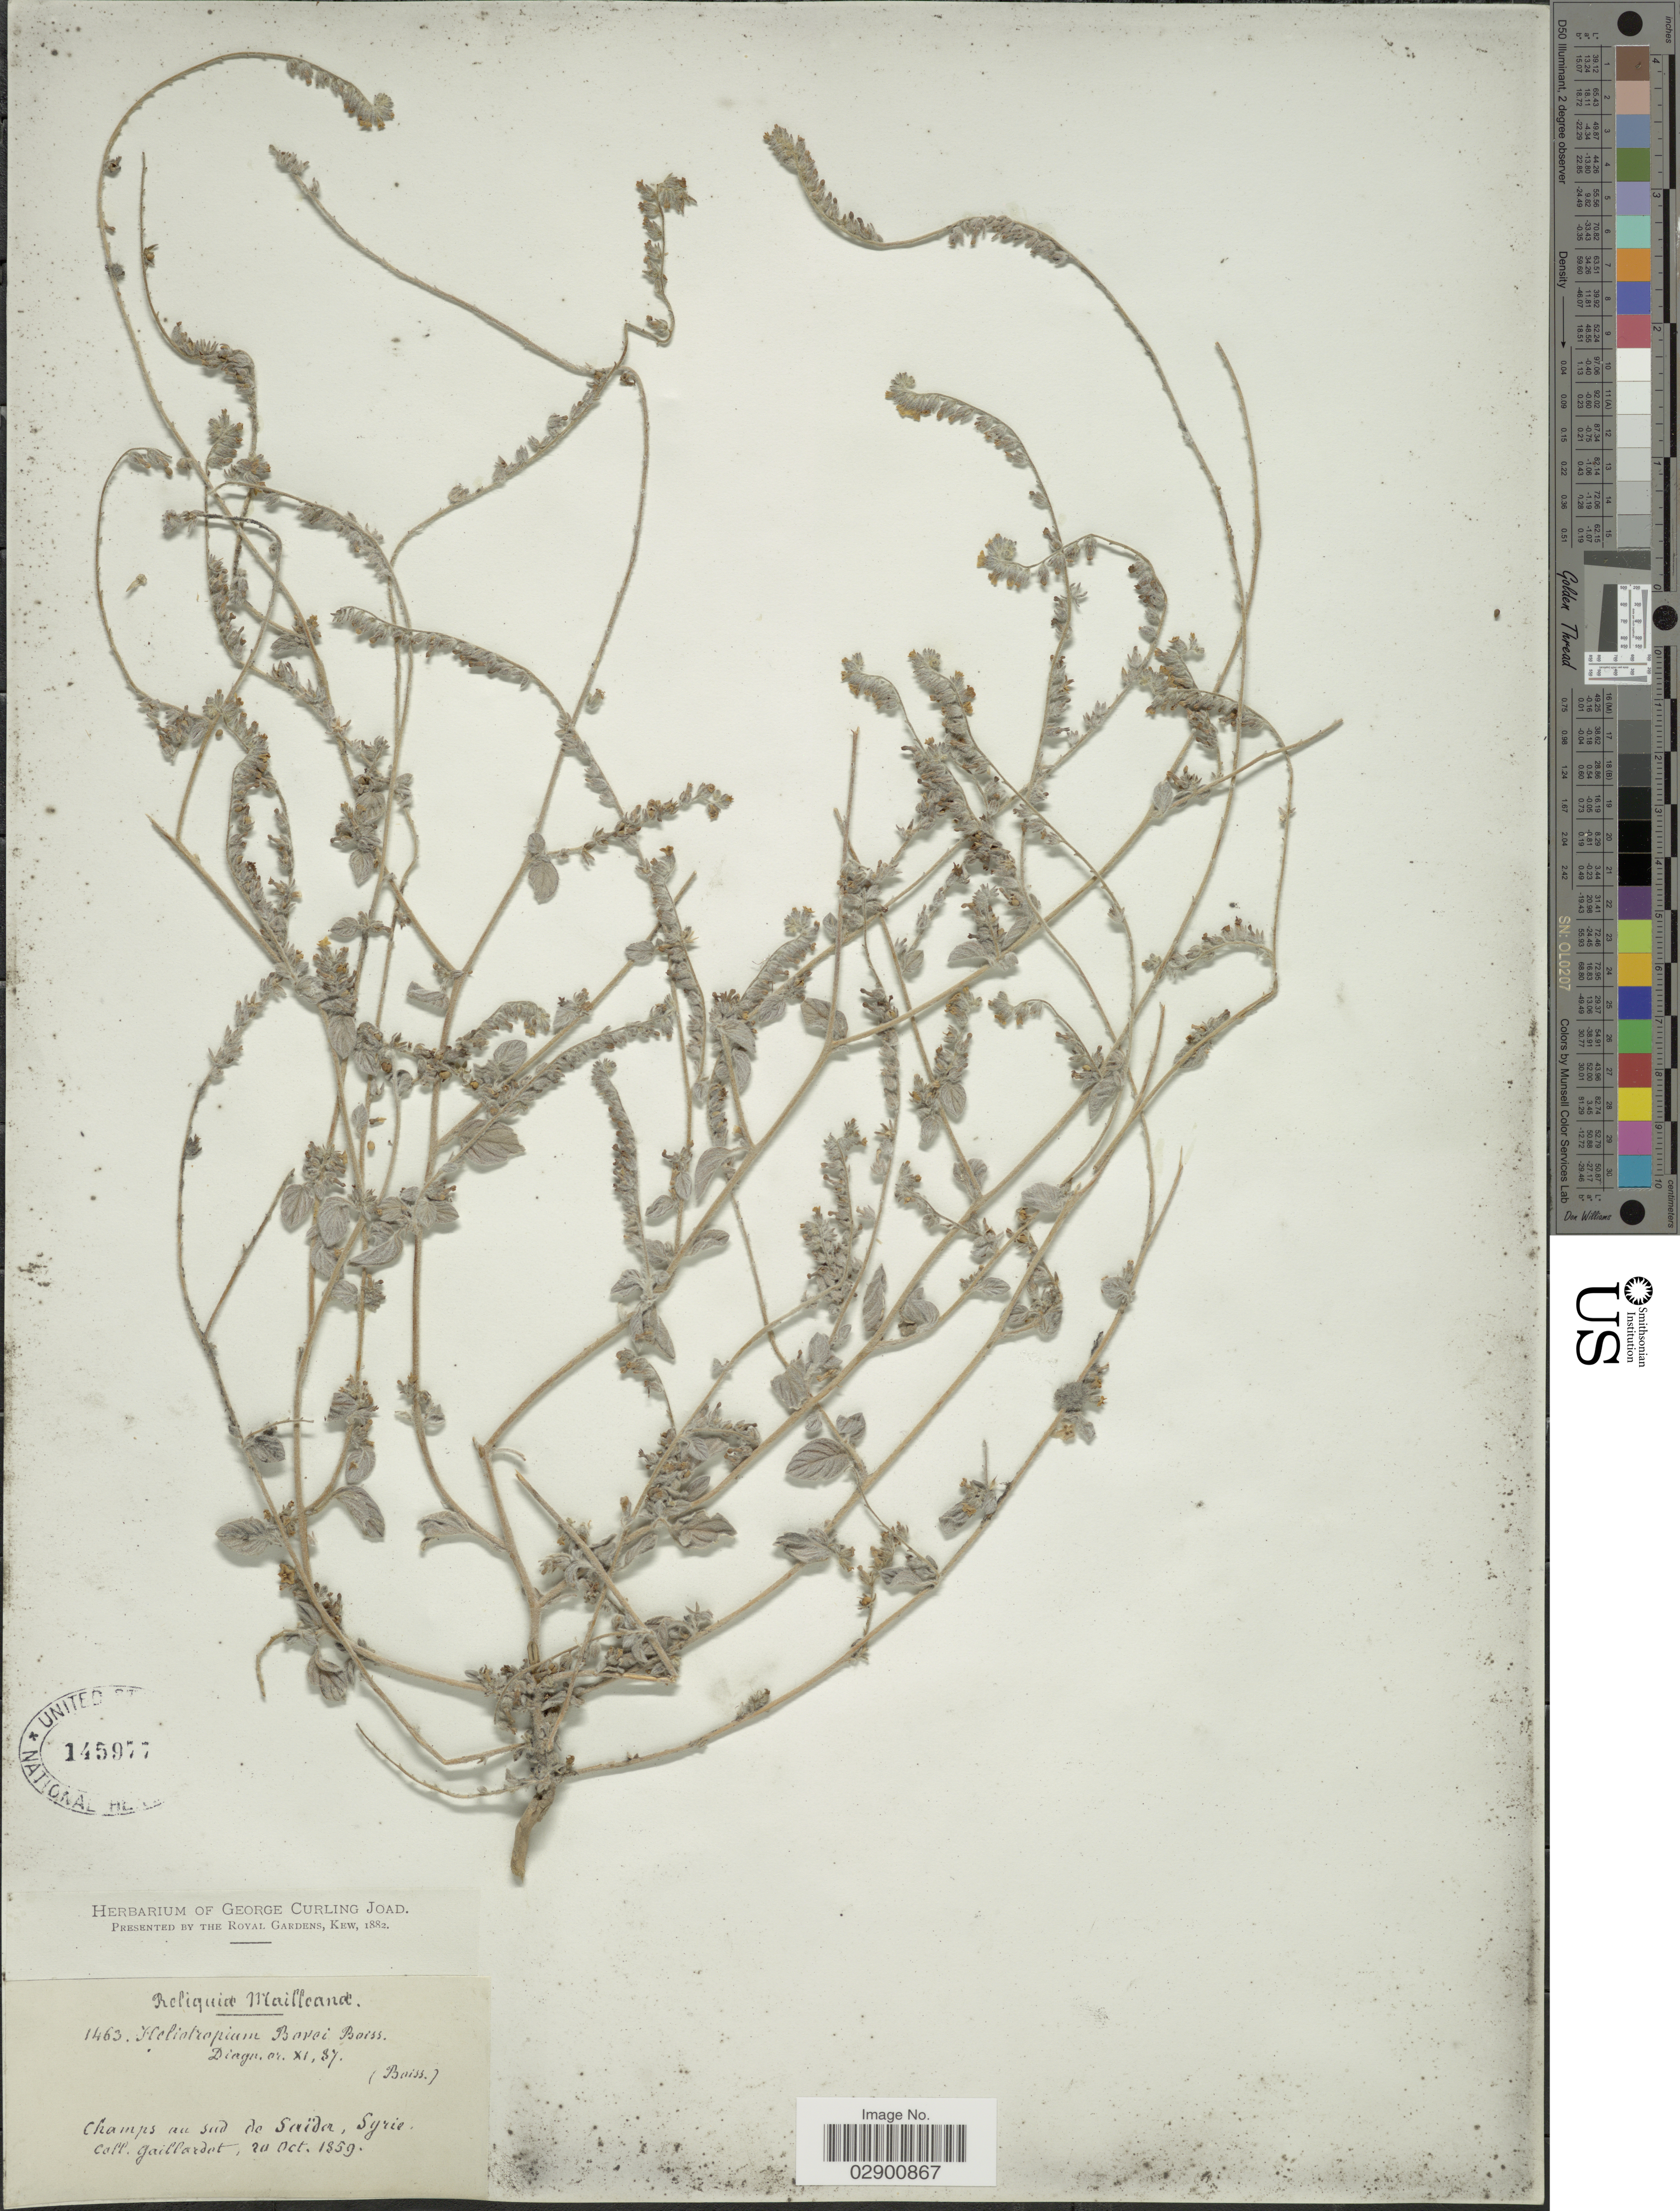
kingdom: Plantae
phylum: Tracheophyta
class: Magnoliopsida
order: Boraginales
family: Heliotropiaceae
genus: Heliotropium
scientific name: Heliotropium bovei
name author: Boiss.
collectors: Gaillardot, --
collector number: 1463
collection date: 1859-10-20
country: Syria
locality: Champs au sud de Saïder.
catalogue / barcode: US 145977